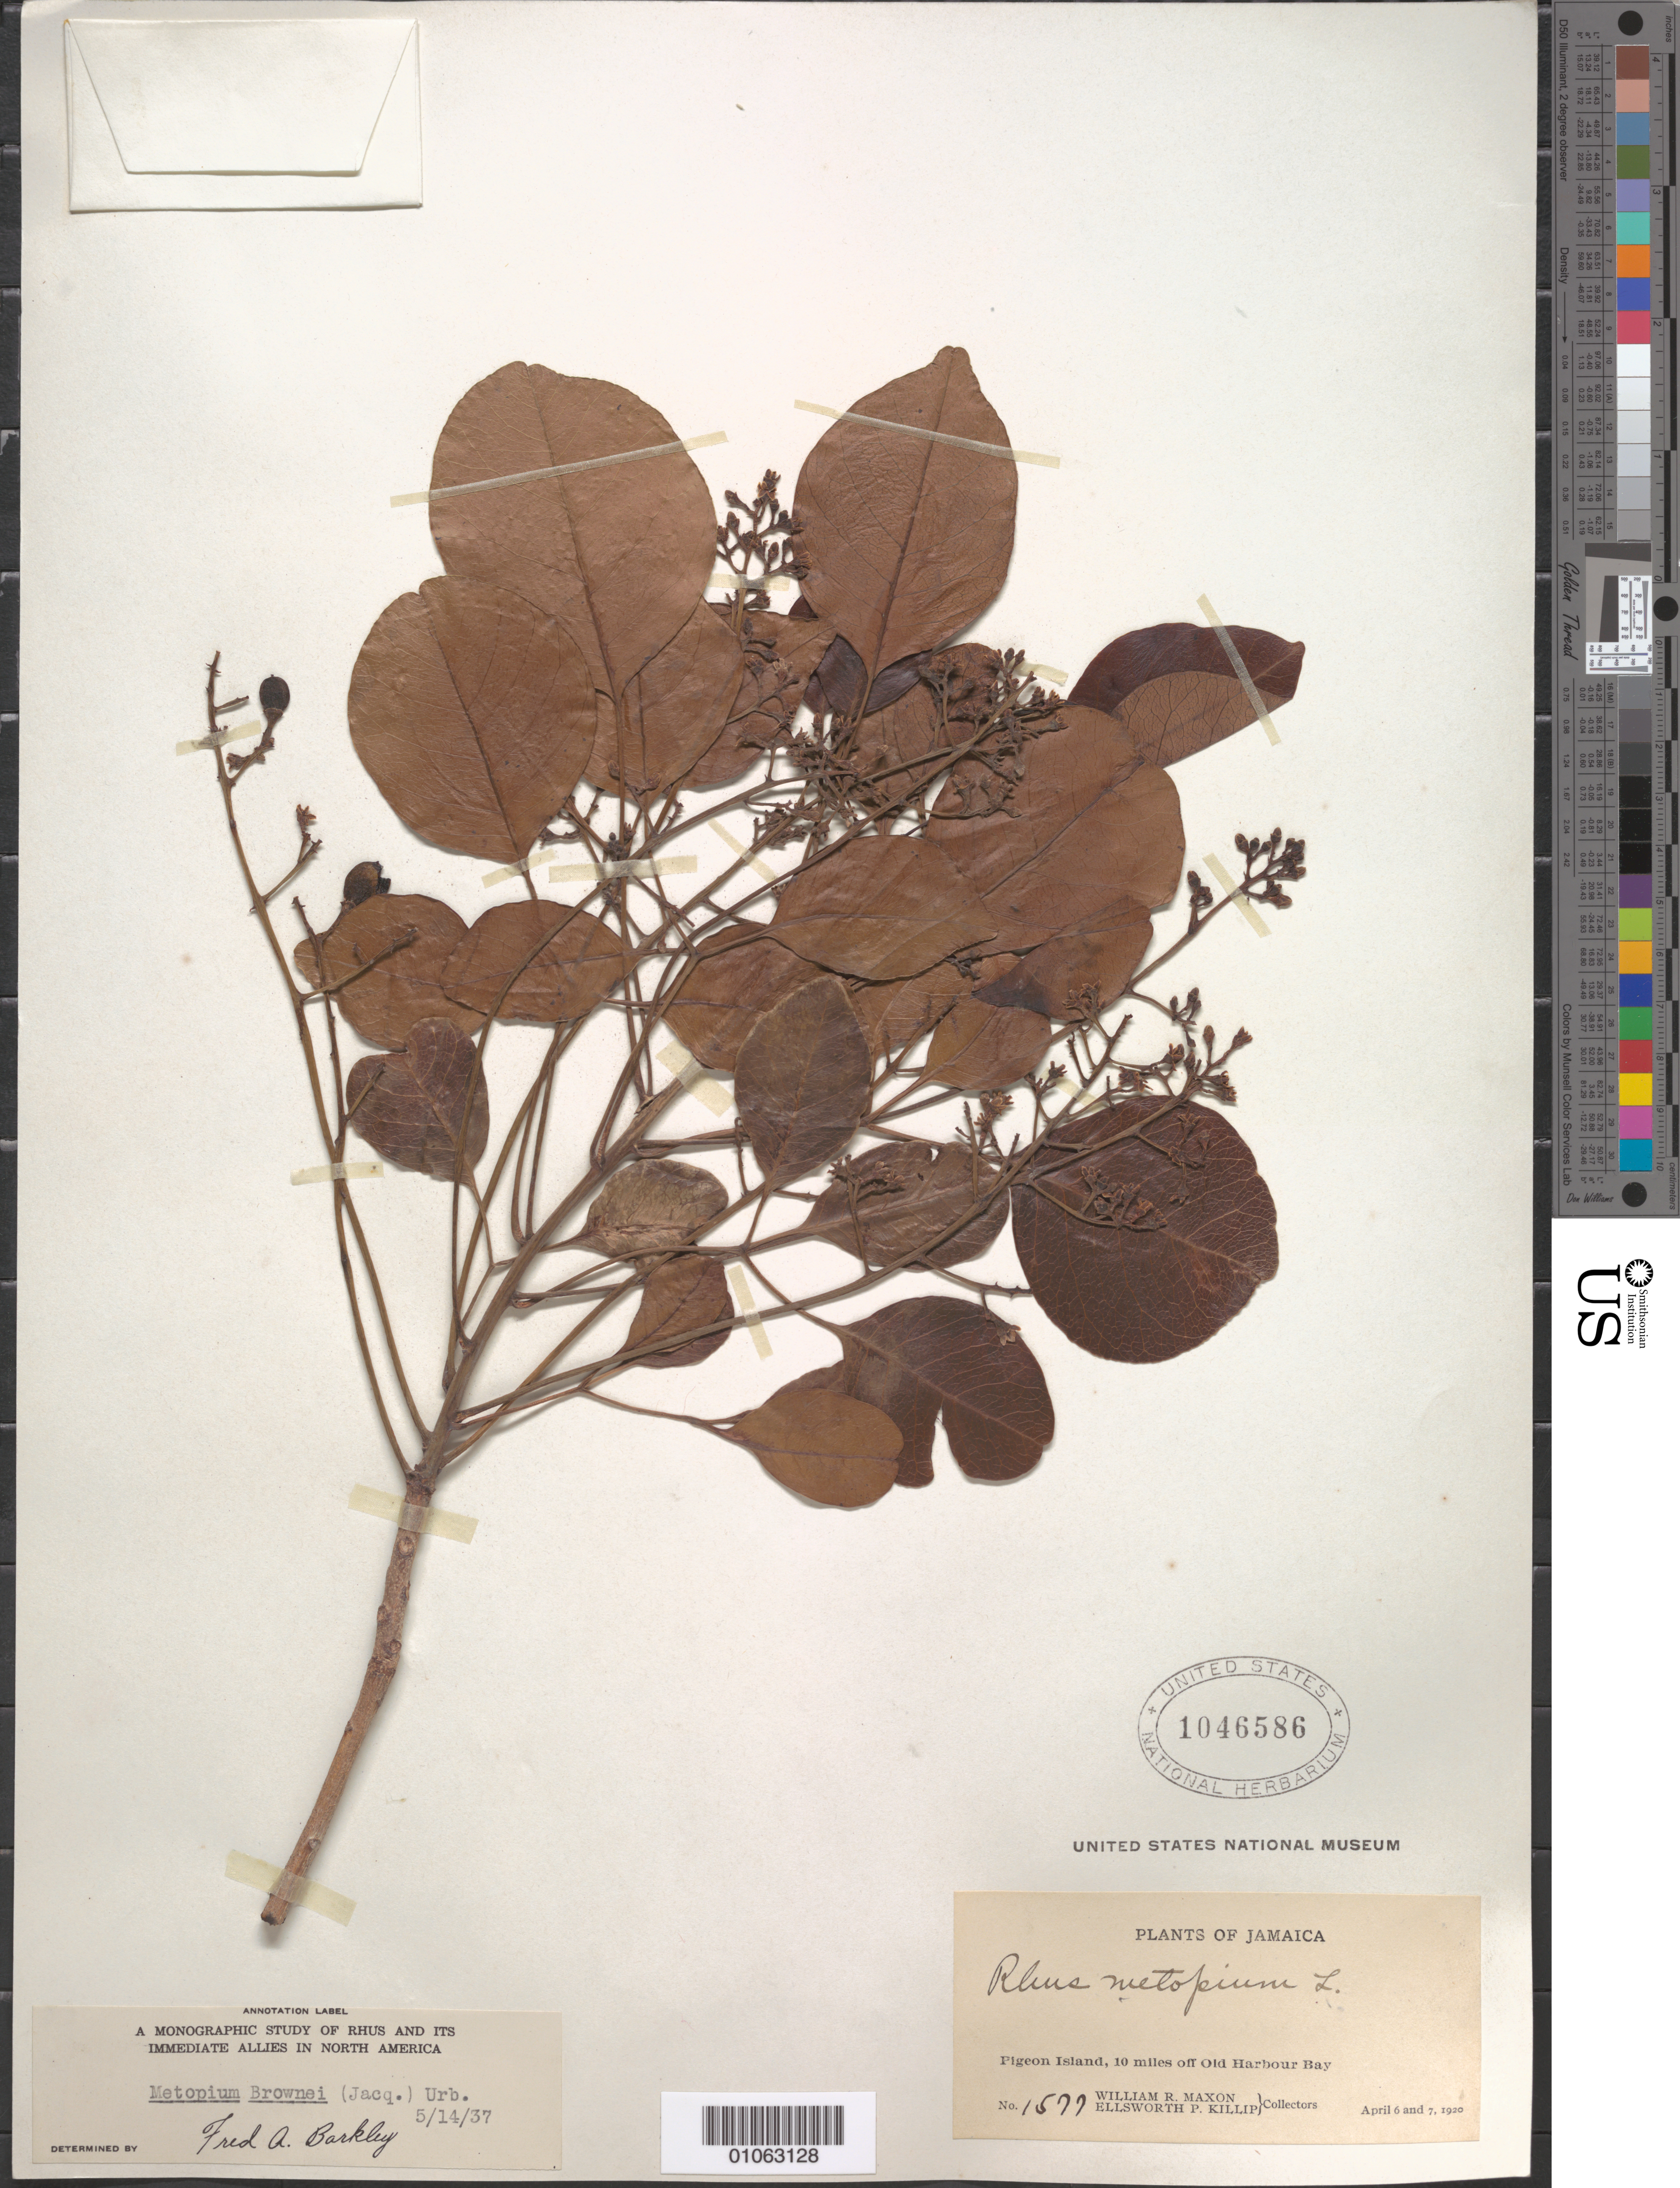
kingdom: Plantae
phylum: Tracheophyta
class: Magnoliopsida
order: Sapindales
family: Anacardiaceae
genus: Metopium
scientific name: Metopium brownei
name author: (Jacq.) Urb.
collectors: W. R. Maxon & E. P. Killip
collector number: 1577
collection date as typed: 06 Apr 1920 to 07 Apr 1920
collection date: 1920-04-06/1920-04-07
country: Jamaica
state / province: Kingston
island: Jamaica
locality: Pigeon Island, 10 miles of Old Harbour Bay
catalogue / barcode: US 1046586